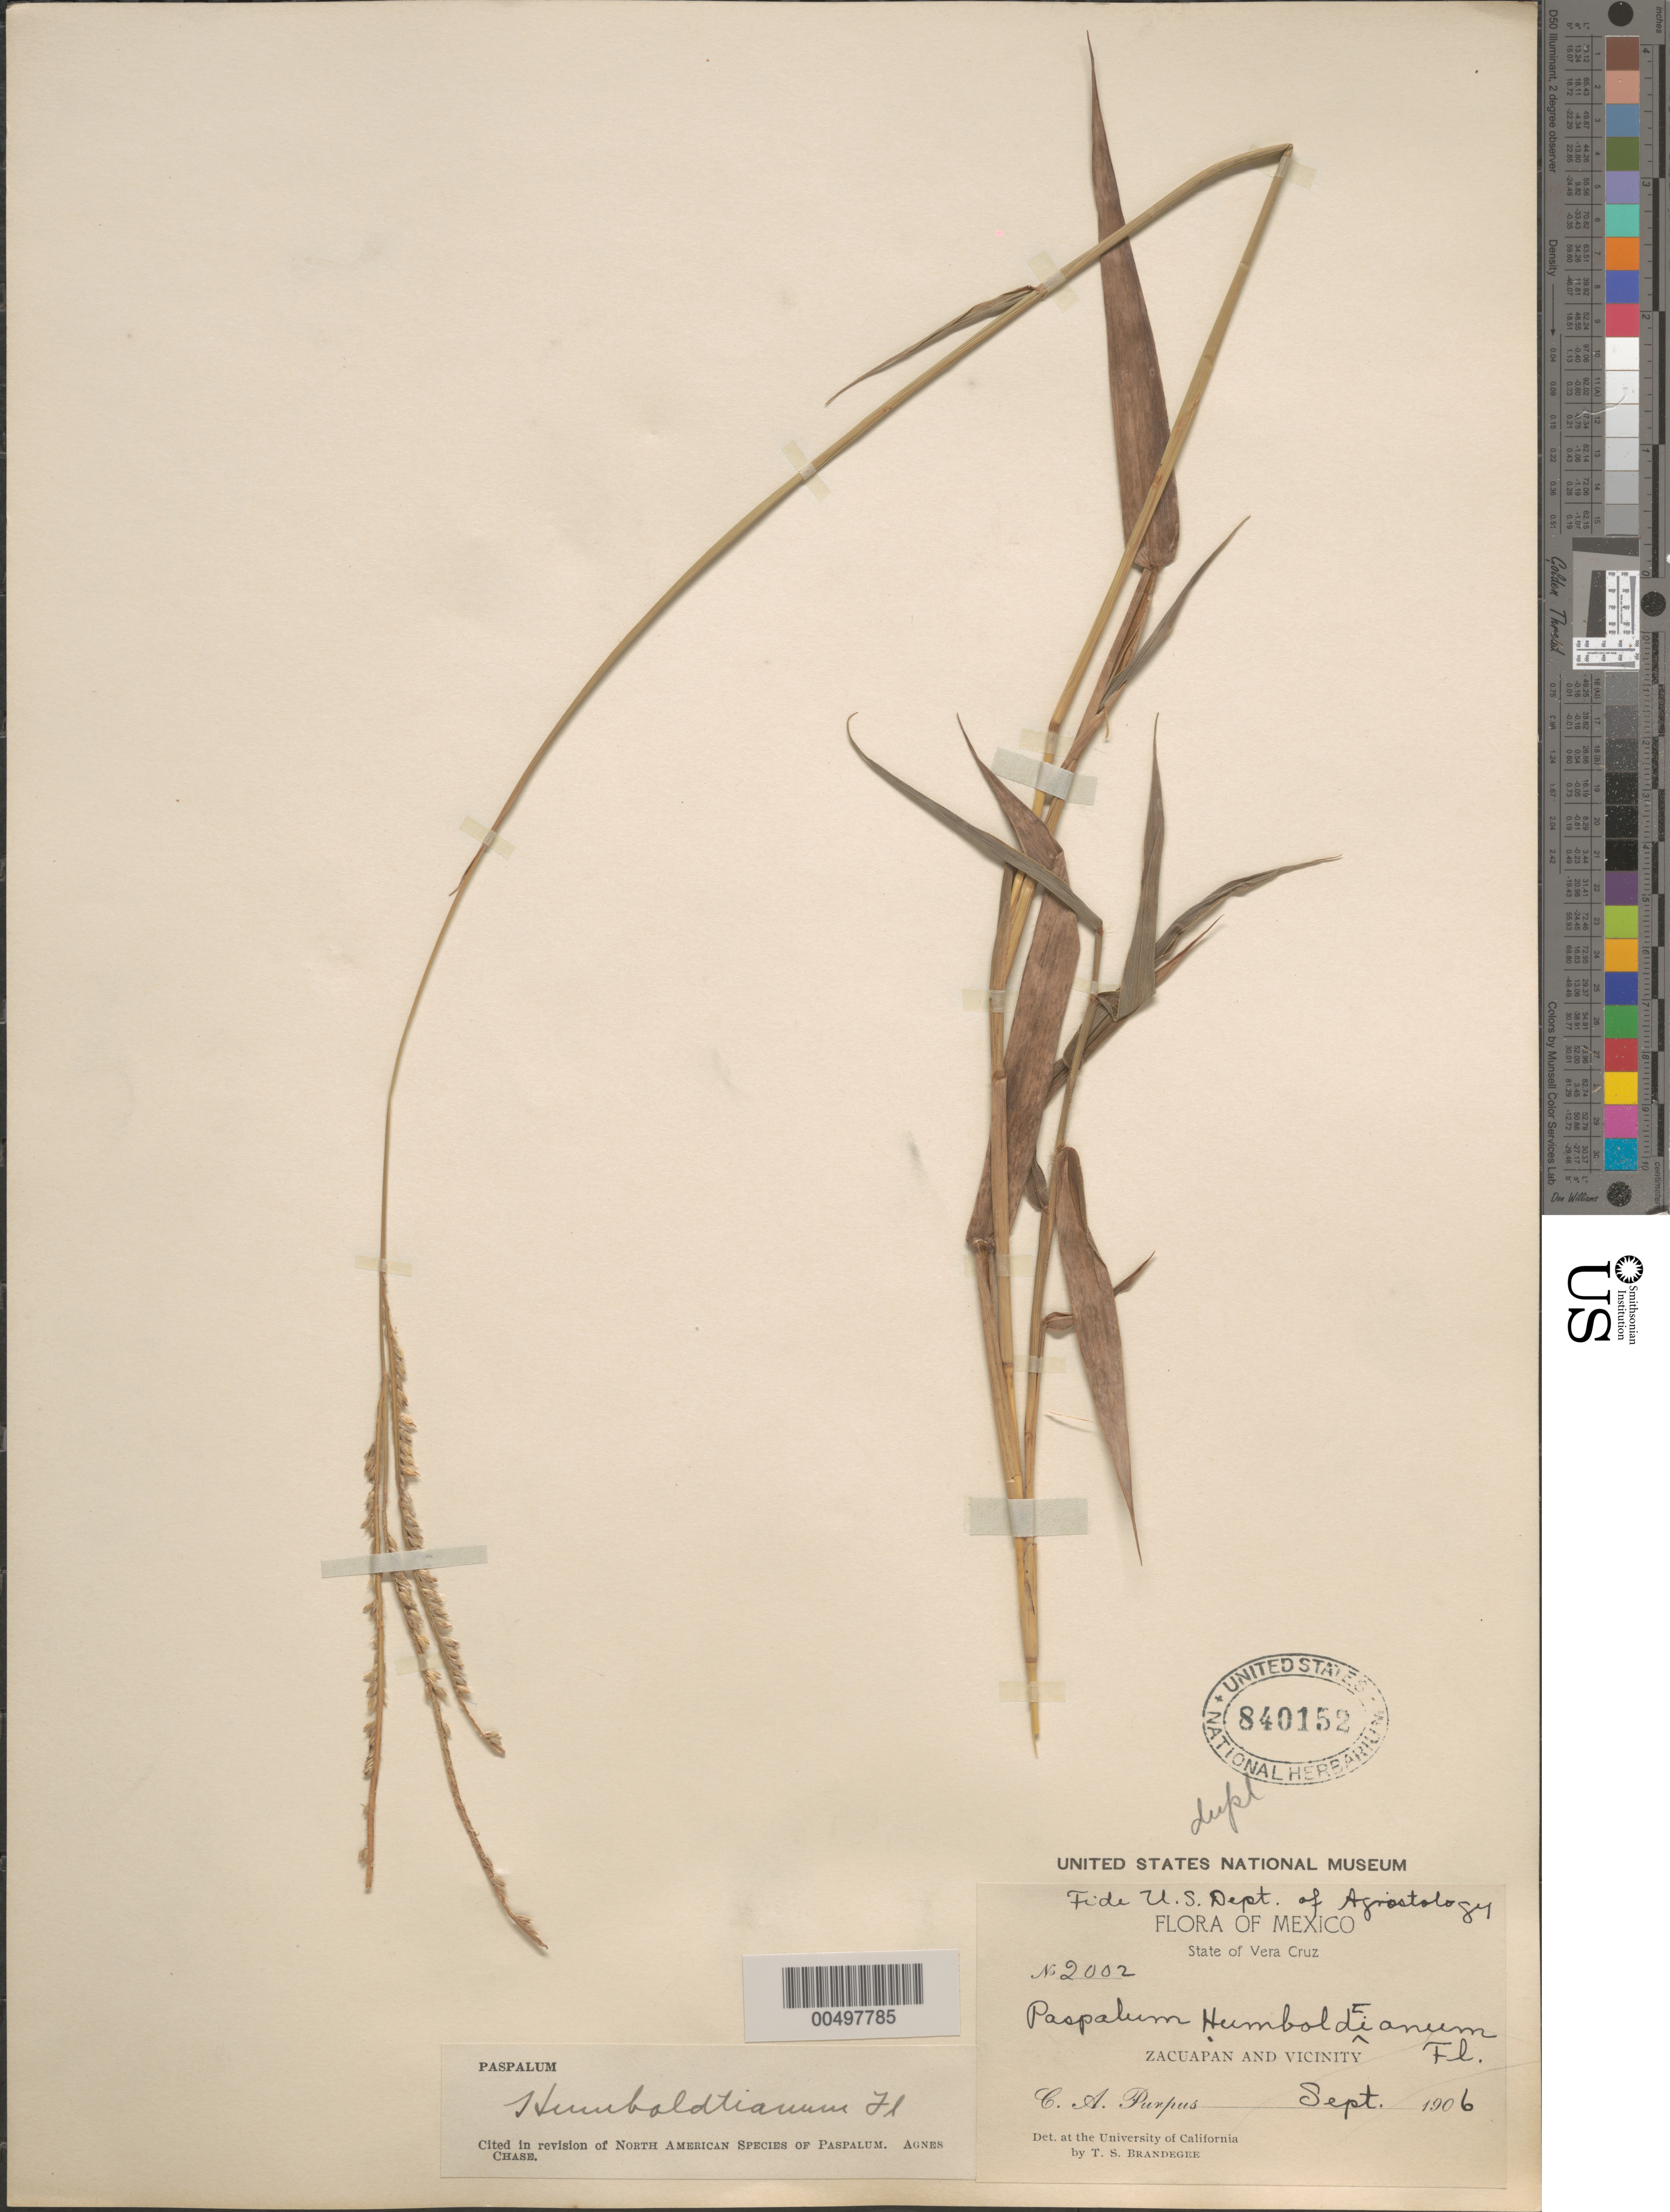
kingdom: Plantae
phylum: Tracheophyta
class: Liliopsida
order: Poales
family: Poaceae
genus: Paspalum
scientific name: Paspalum humboldtianum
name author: Flüggé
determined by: Chase, [M.] Agnes, (US)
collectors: C. A. Purpus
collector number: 2002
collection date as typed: Sep 1906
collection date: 1906-09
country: Mexico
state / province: Veracruz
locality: Zacuapan & vicinity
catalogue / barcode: US 840152